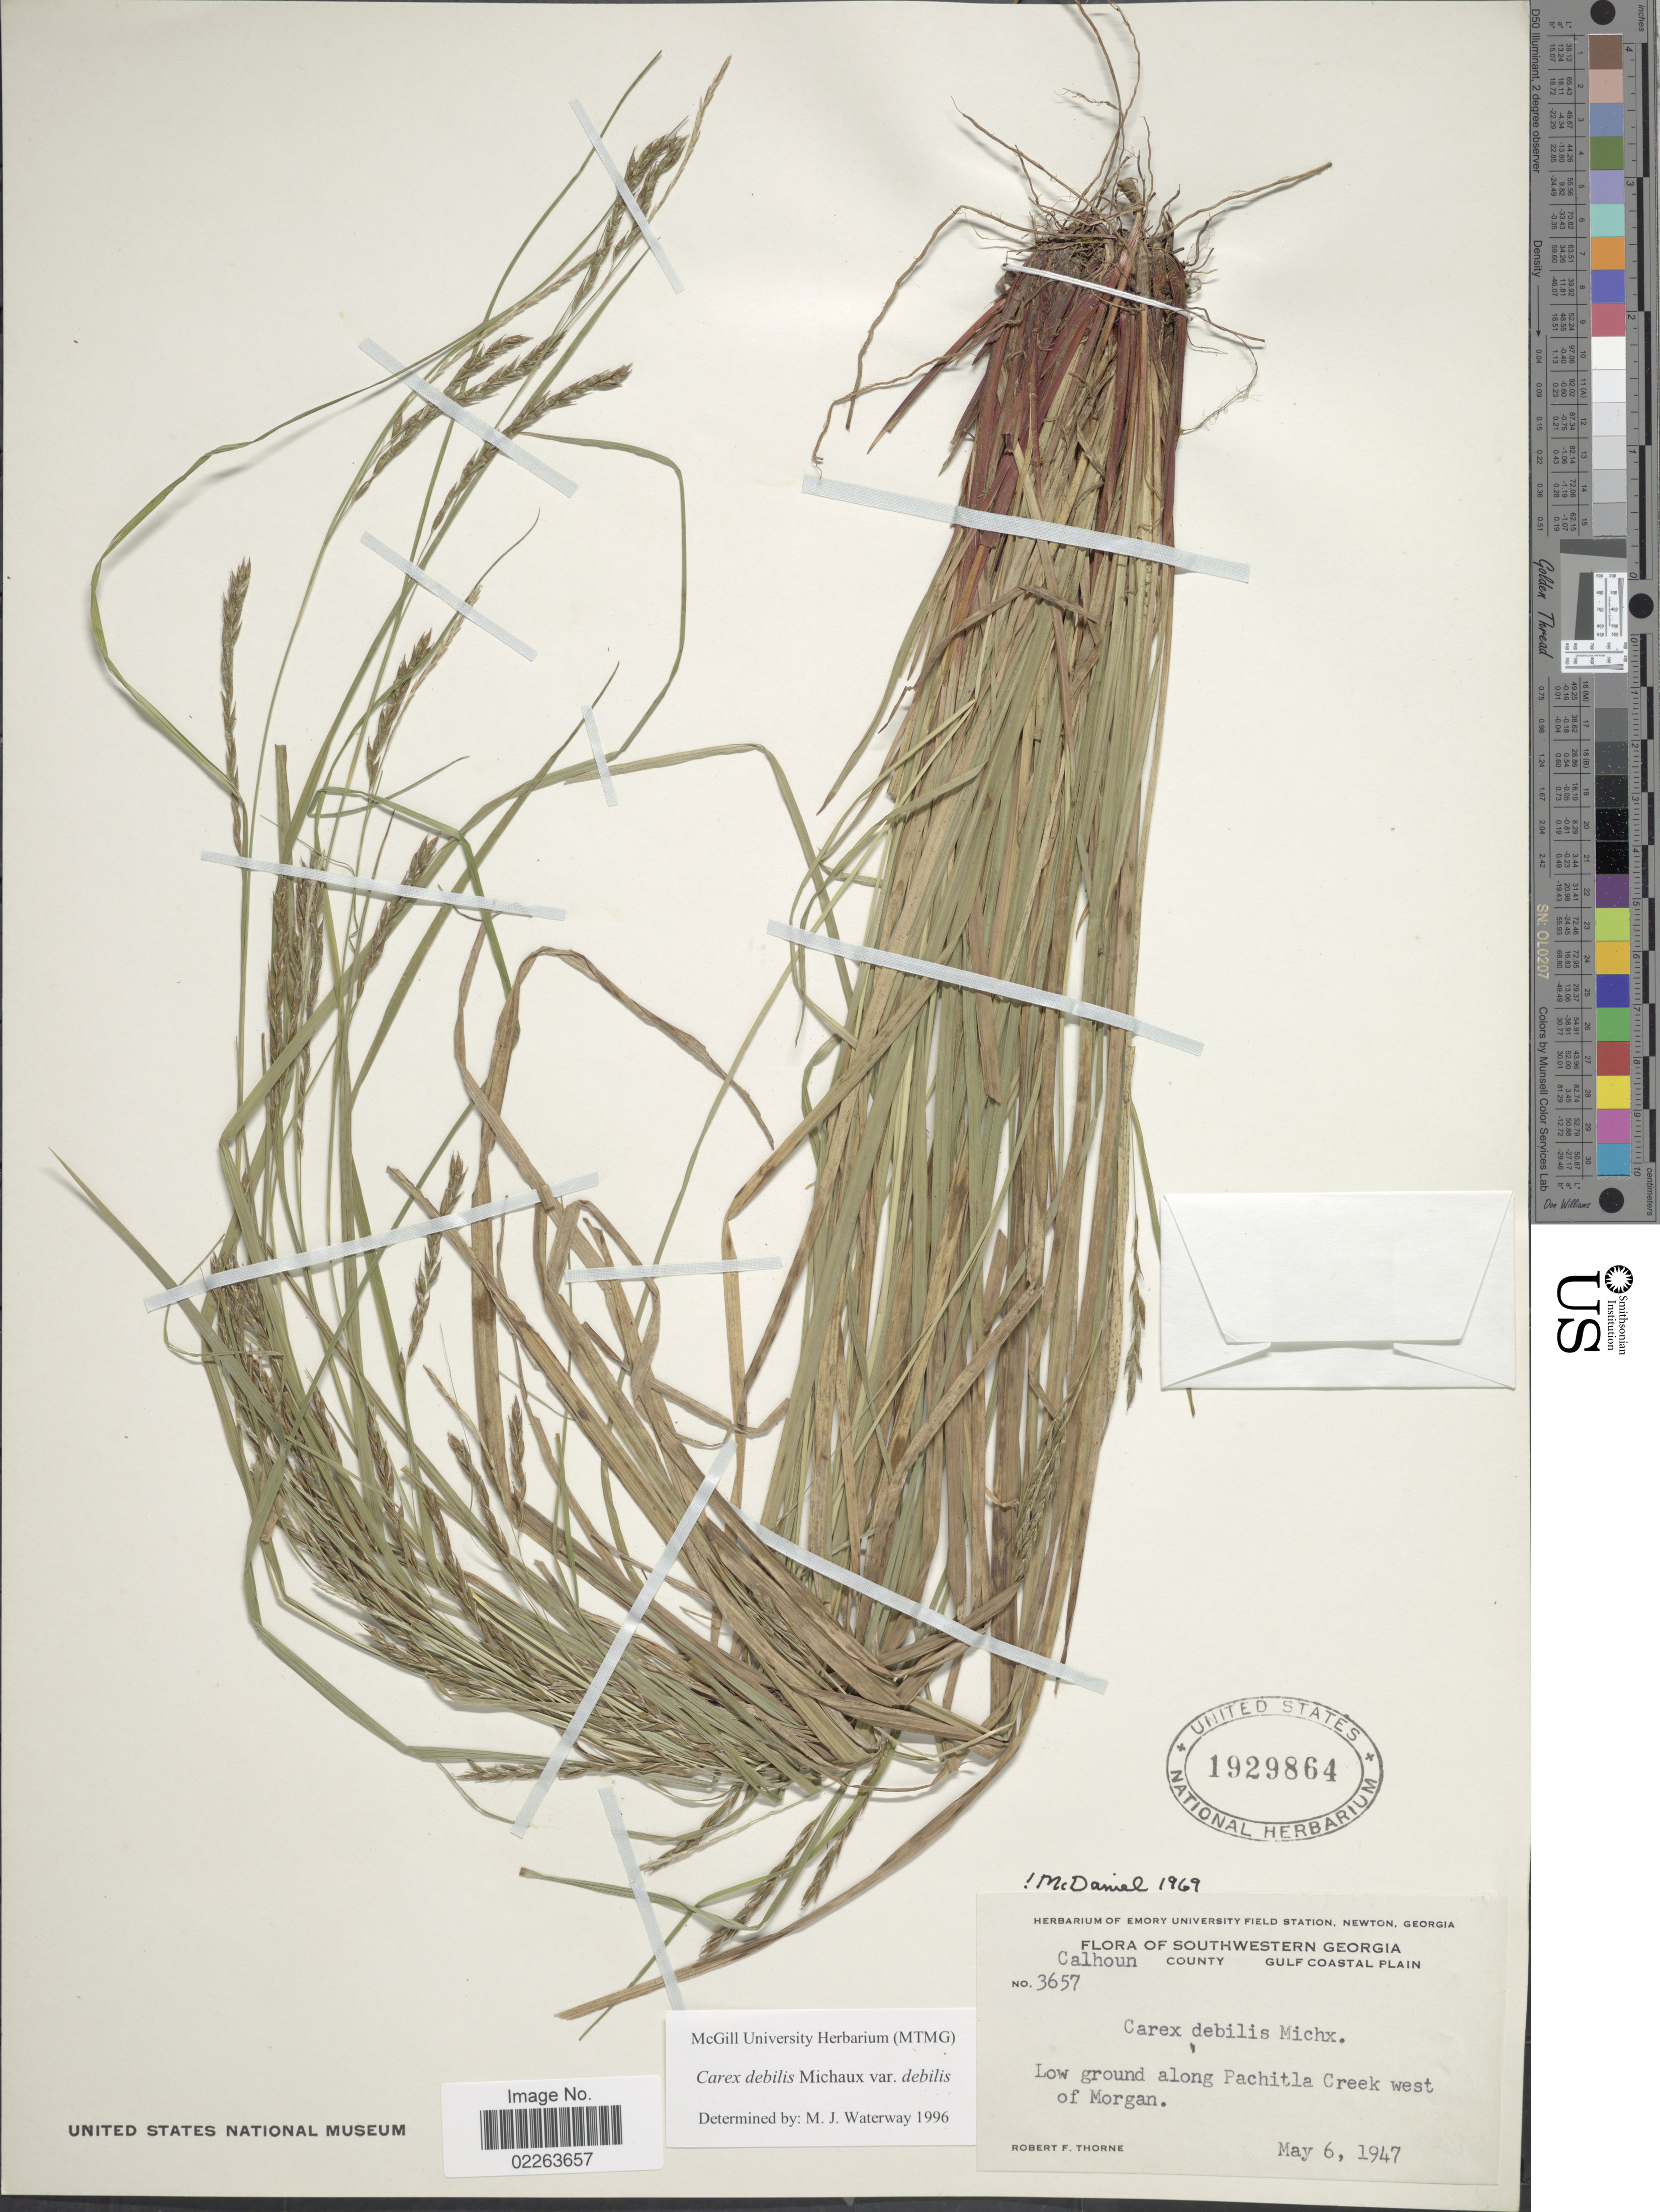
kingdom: Plantae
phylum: Tracheophyta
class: Liliopsida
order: Poales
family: Cyperaceae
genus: Carex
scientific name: Carex debilis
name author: Michx.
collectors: R. F. Thorne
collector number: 3657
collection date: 1947-05-06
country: United States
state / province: Georgia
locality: Southwestern Georgia, Calhoun County, Gulf Coastal Plain. Low ground along Pachitla Creek west of Morgan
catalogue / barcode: US 1929864